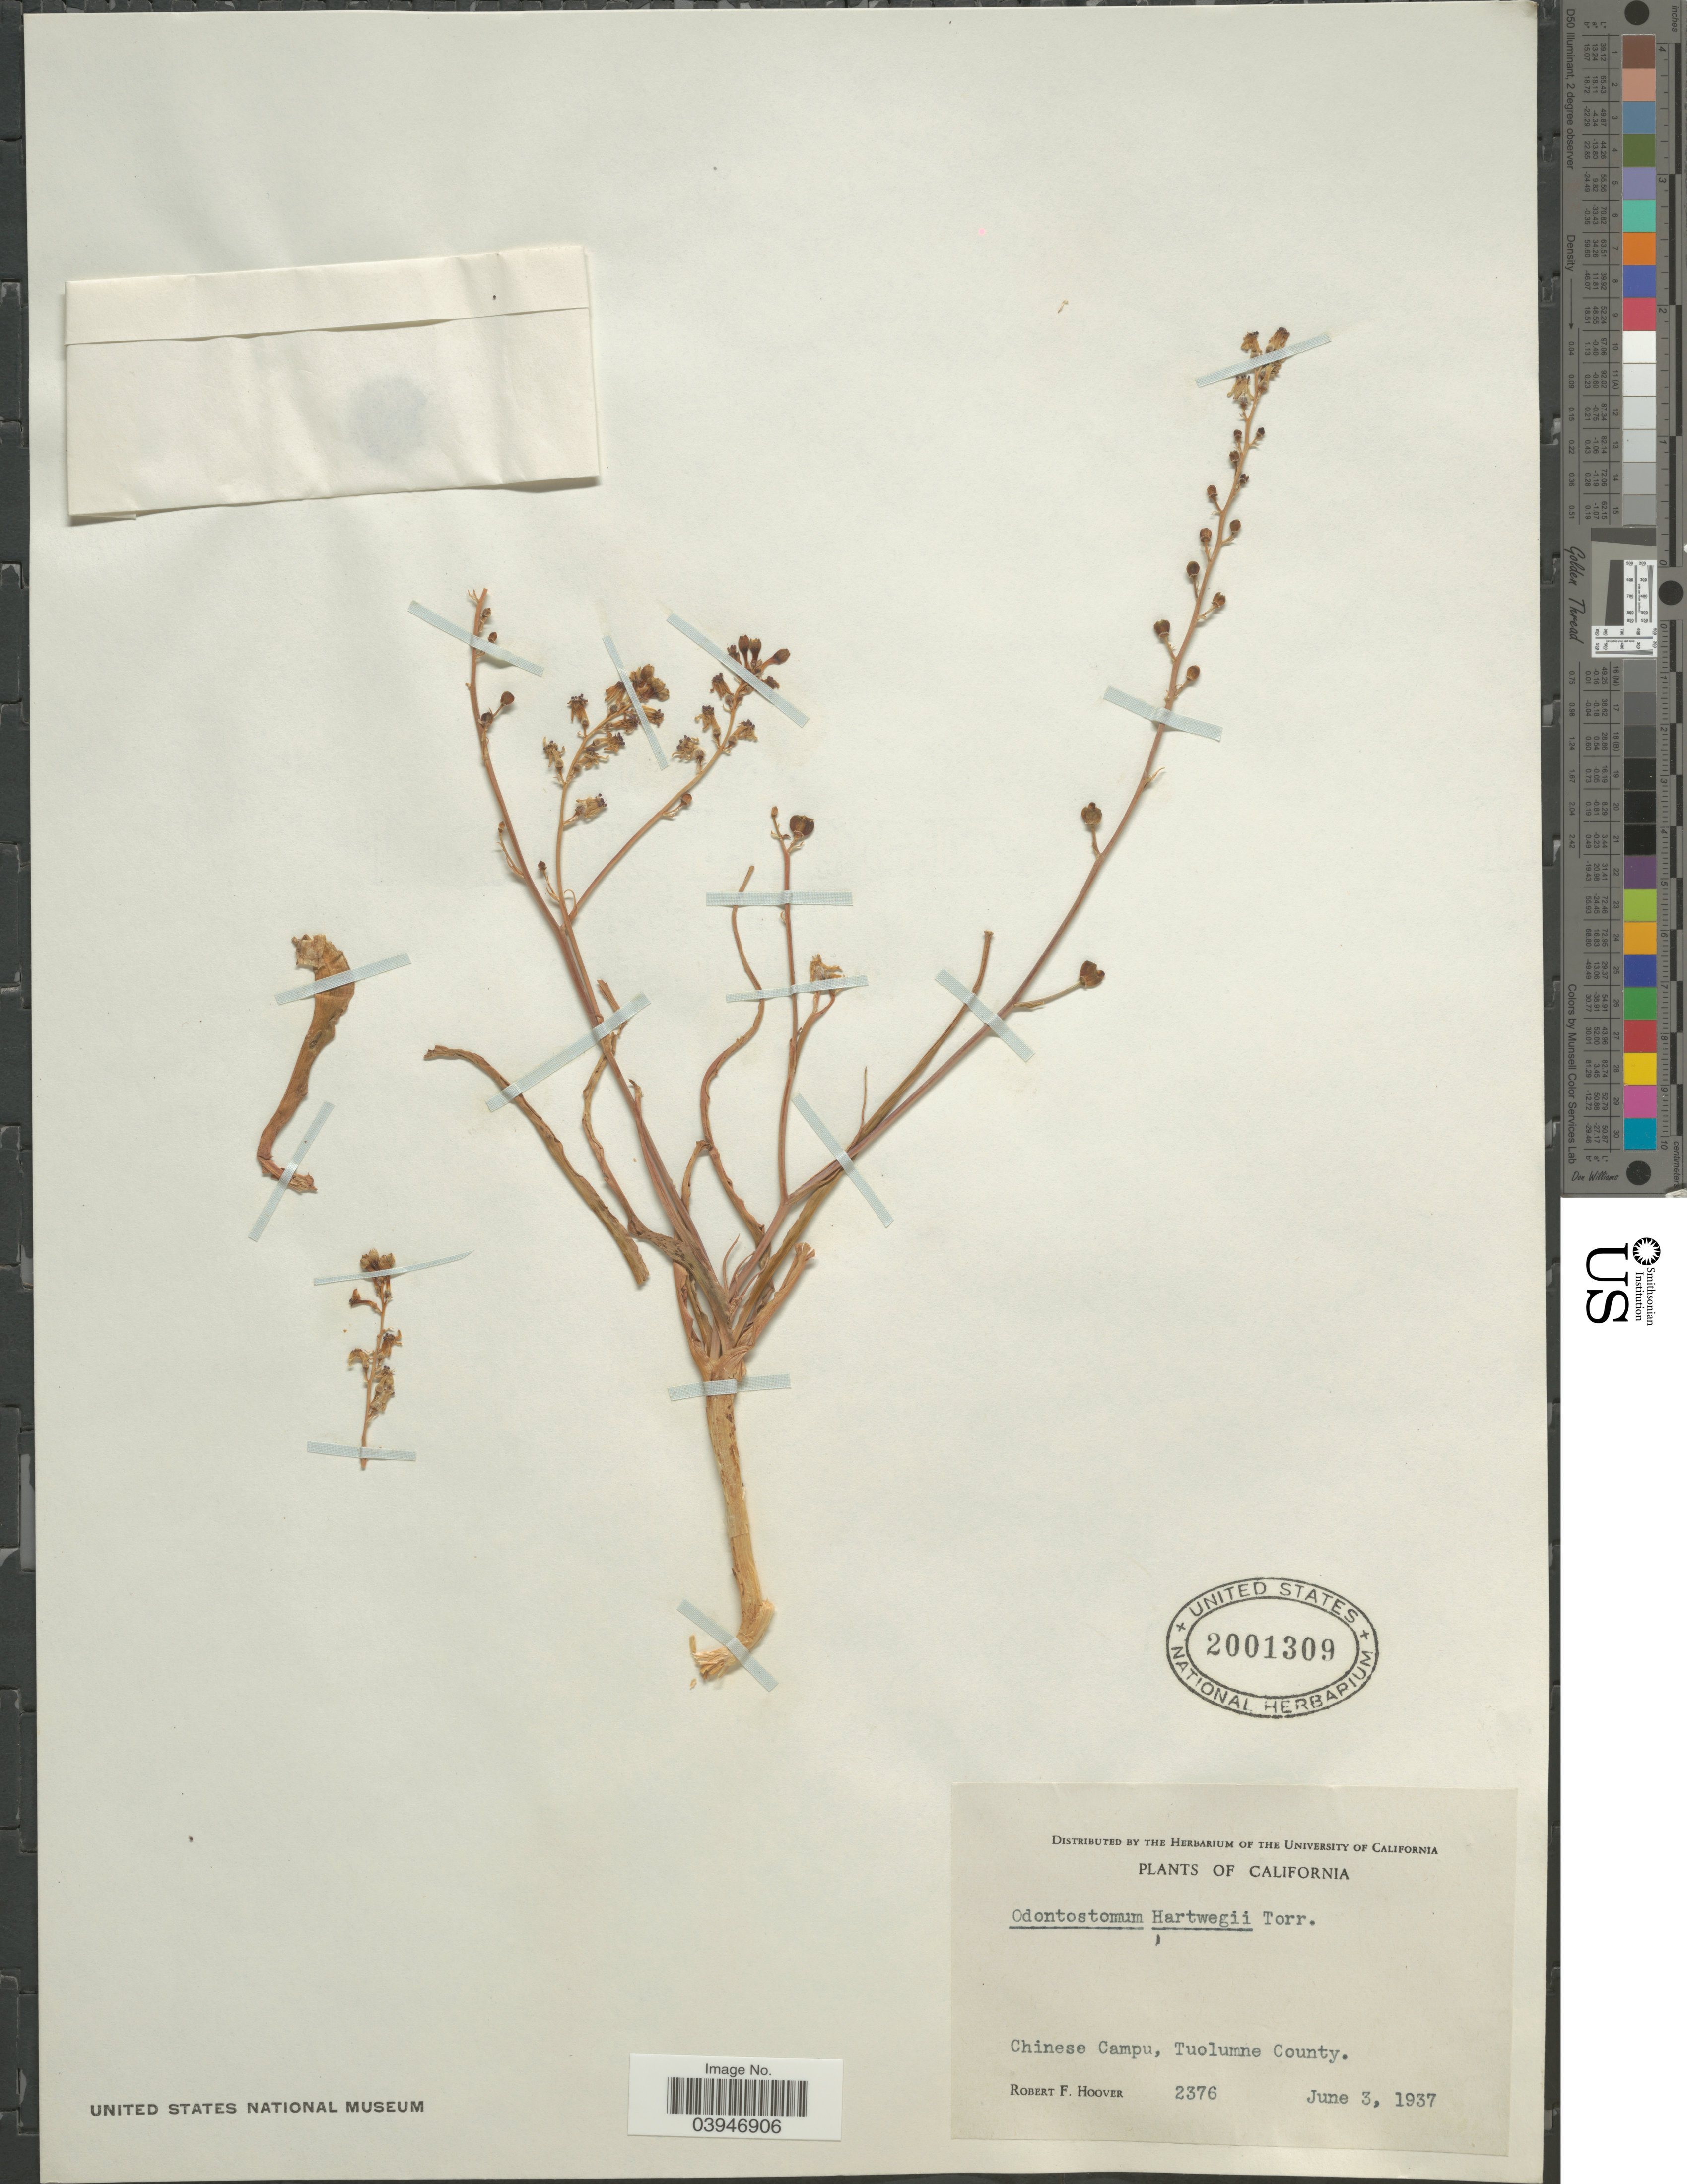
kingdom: Plantae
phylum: Tracheophyta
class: Liliopsida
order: Asparagales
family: Tecophilaeaceae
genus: Odontostomum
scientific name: Odontostomum hartwegii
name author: Torr.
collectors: R. F. Hoover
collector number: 2376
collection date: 1937-06-03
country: United States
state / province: California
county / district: Tuolumne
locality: Chinese Campu, Tuolumne County.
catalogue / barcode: US 2001309